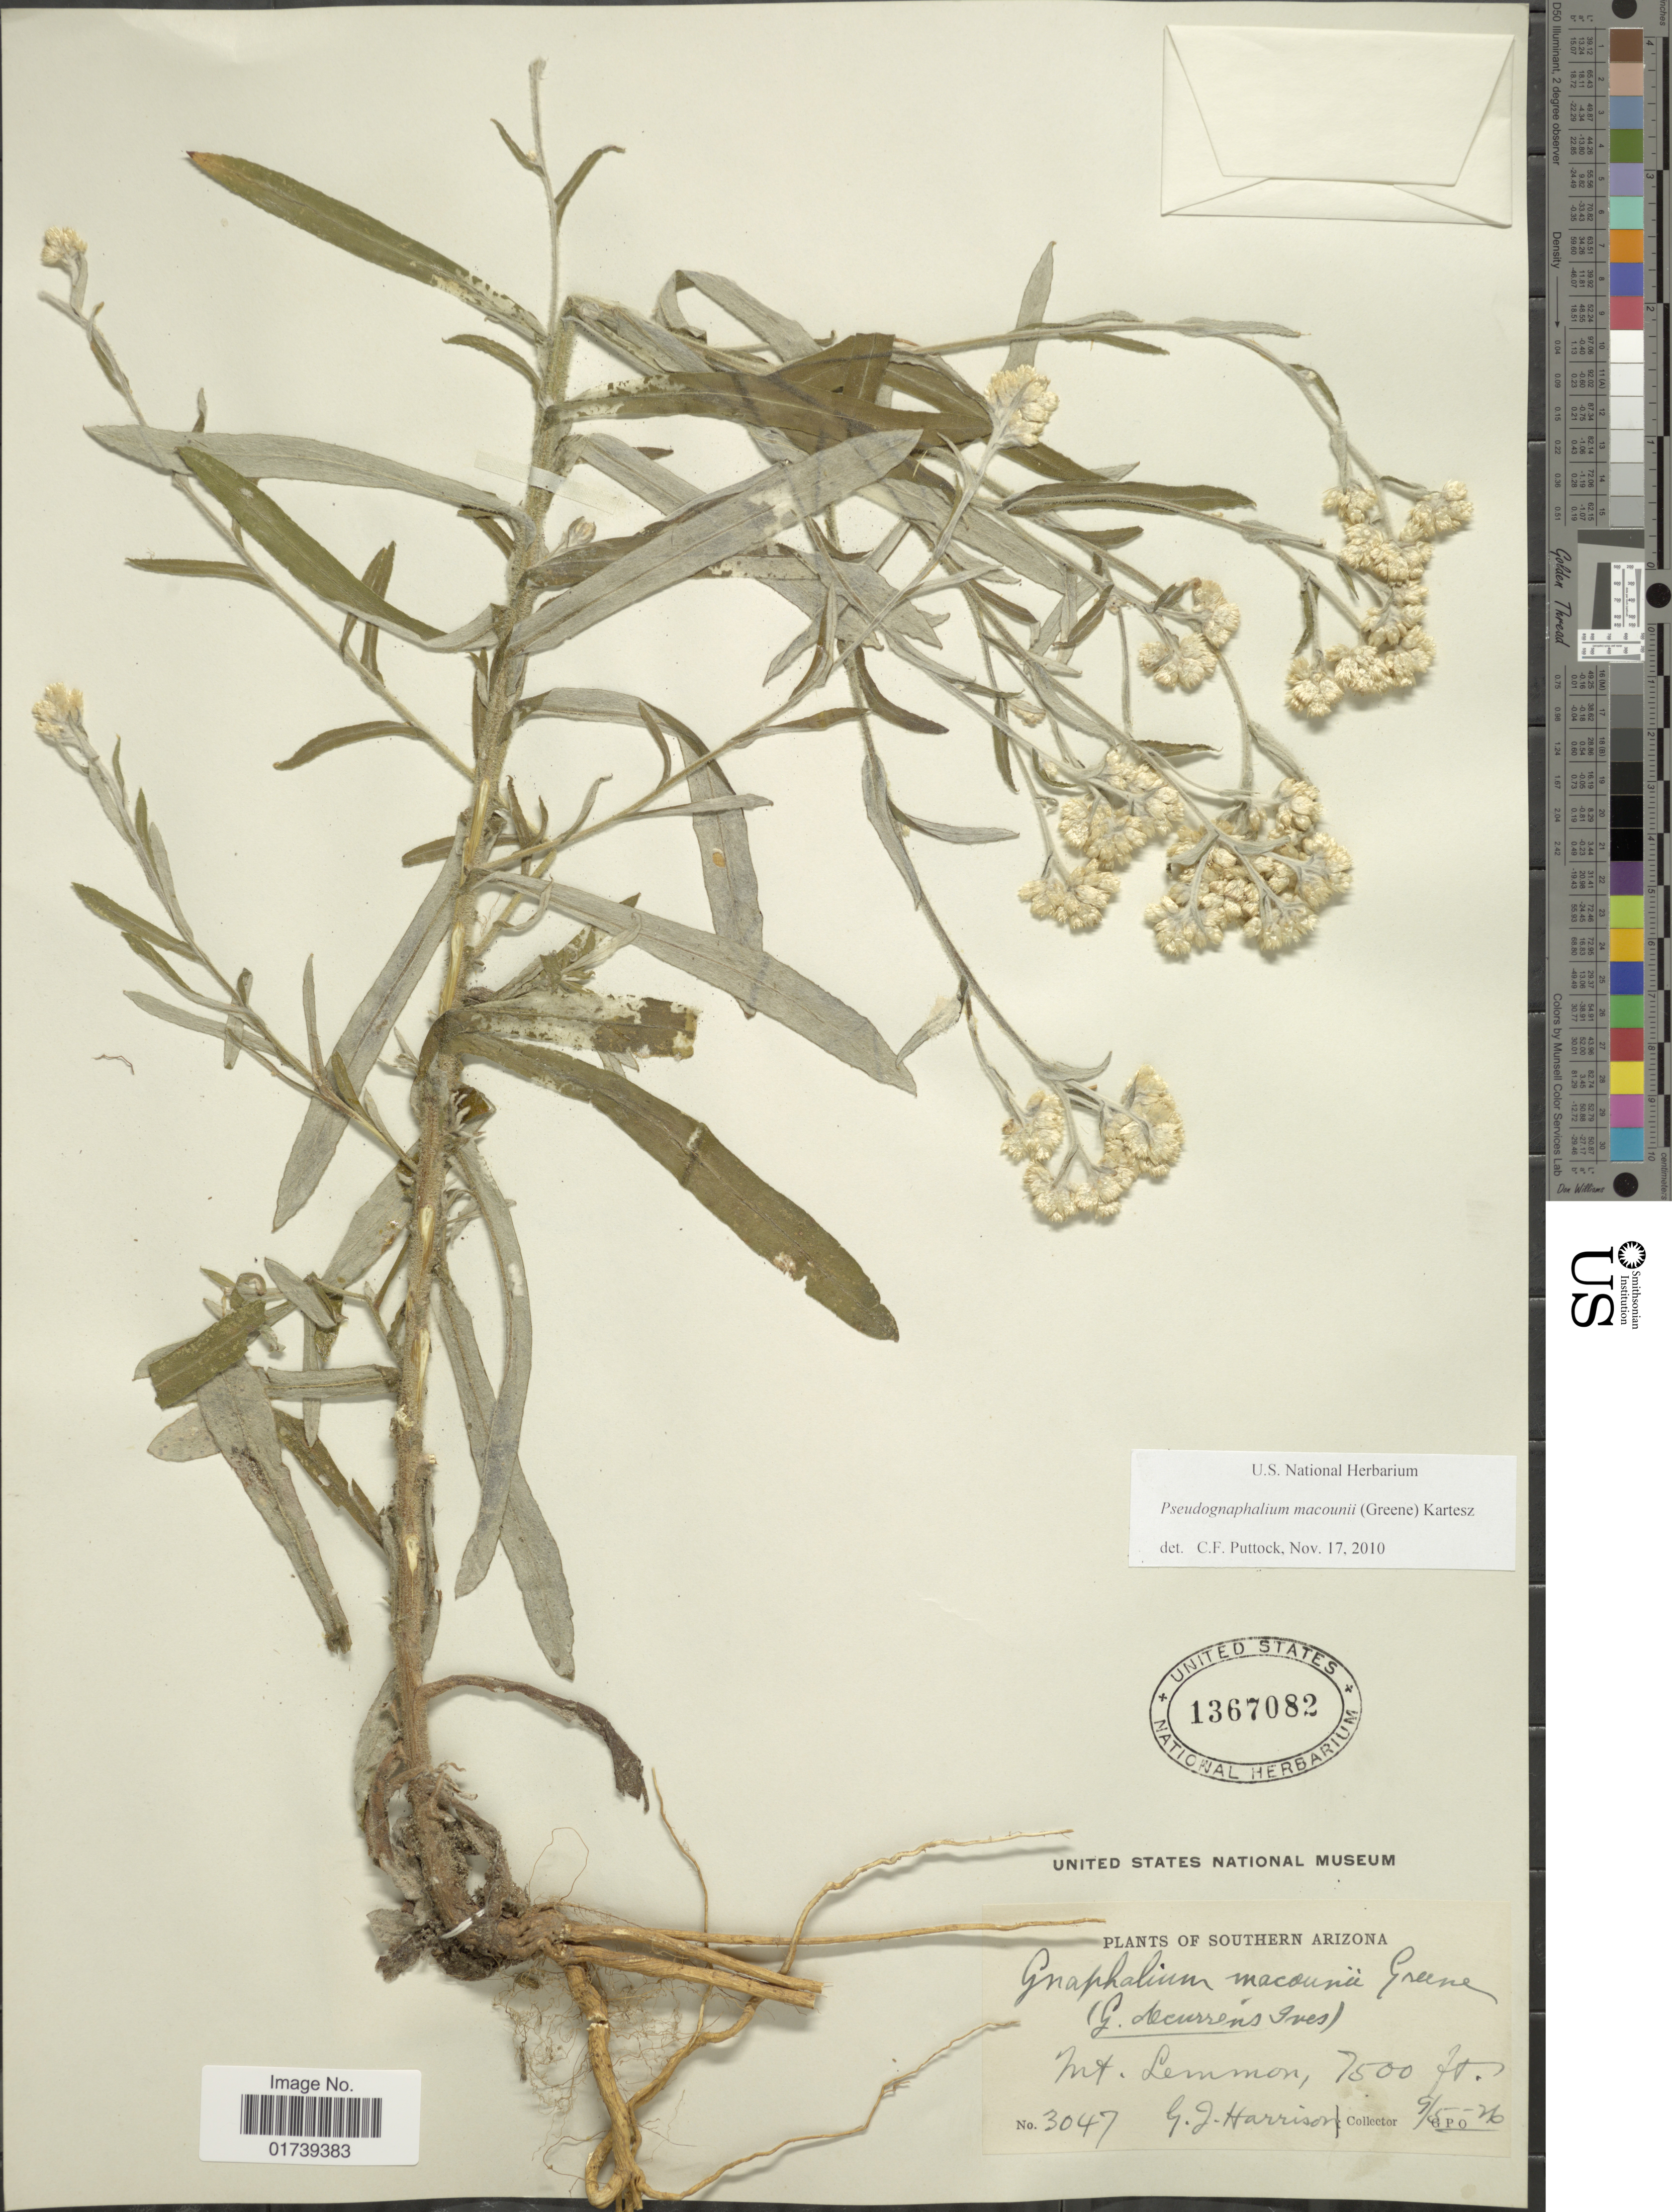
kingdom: Plantae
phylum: Tracheophyta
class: Magnoliopsida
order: Asterales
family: Asteraceae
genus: Pseudognaphalium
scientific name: Pseudognaphalium macounii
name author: (Greene) Kartesz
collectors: G. J. Harrison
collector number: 3047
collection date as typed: Transcribed d/m/y: 5/9/26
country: United States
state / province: Arizona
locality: Southern Arizona, Mt. Lemmon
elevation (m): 2286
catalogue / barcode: US 1367082